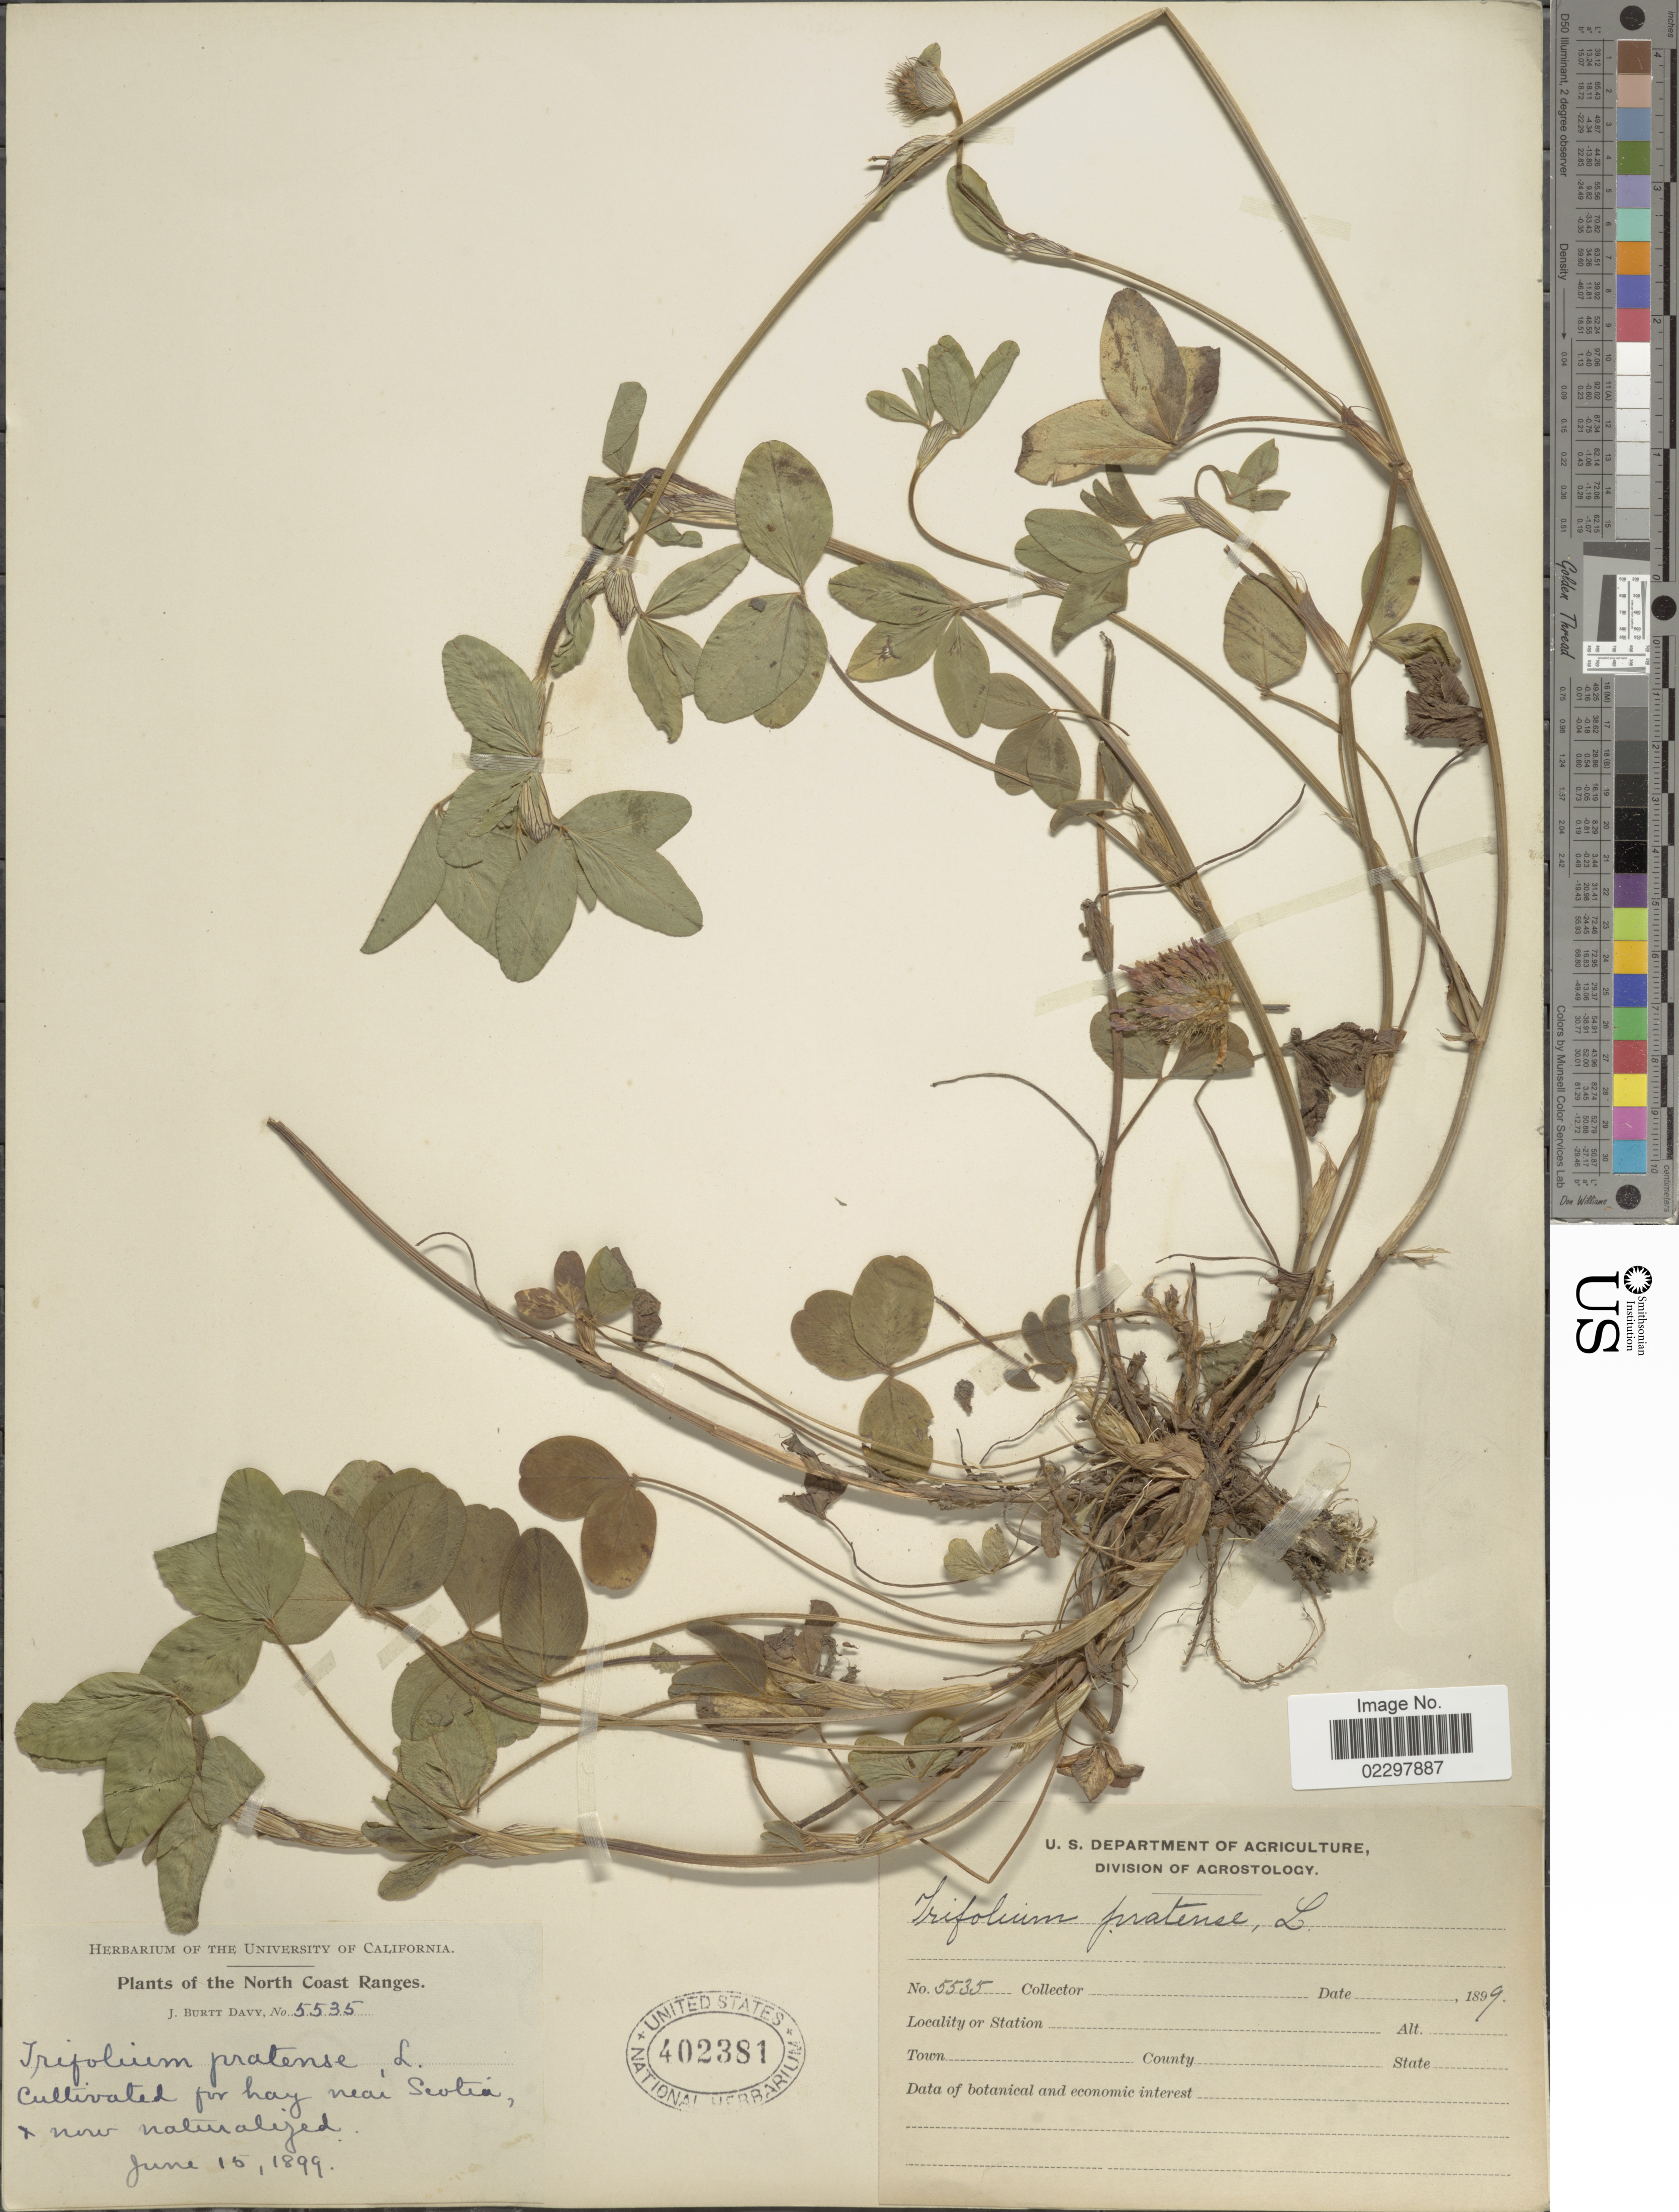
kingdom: Plantae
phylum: Tracheophyta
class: Magnoliopsida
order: Fabales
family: Fabaceae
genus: Trifolium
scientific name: Trifolium pratense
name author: L.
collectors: J. Burtt Davy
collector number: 5535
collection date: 1899-06-15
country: United States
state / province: California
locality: North Coast Ranges, cultivated for hay near Scotia & now naturalized.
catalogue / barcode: US 402381